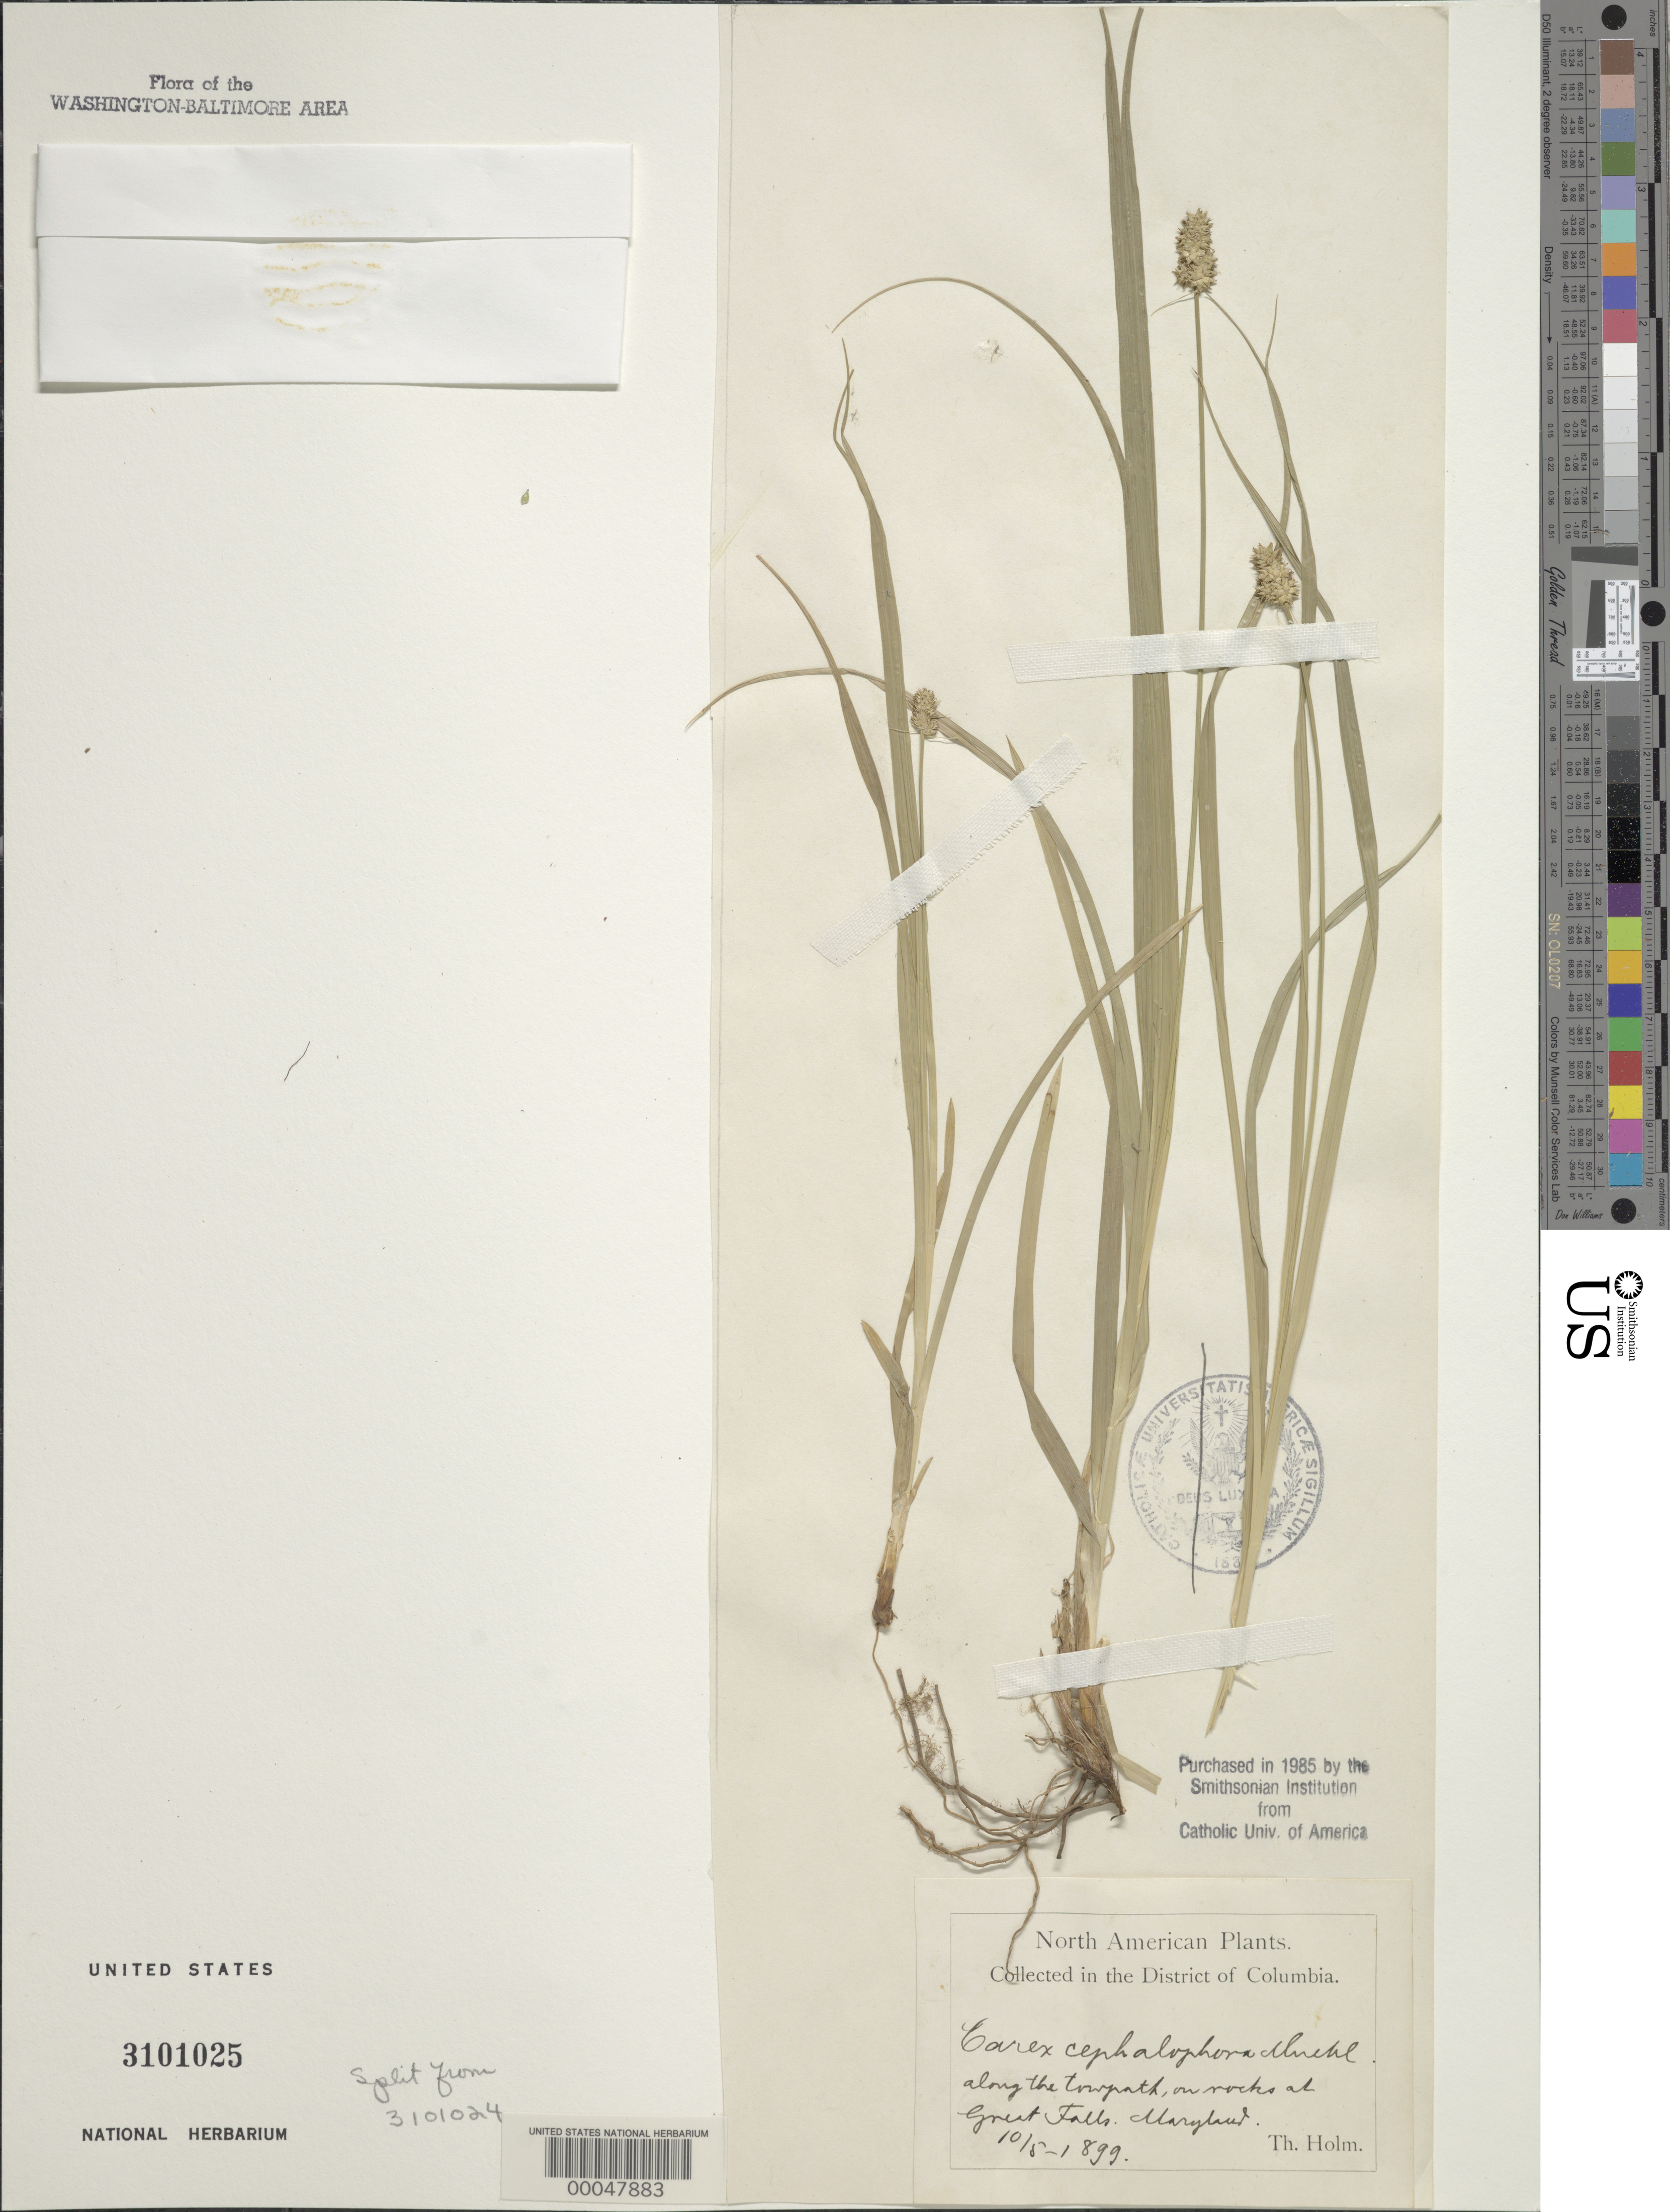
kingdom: Plantae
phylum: Tracheophyta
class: Liliopsida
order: Poales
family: Cyperaceae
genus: Carex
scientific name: Carex cephalophora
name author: Muhl. ex Willd.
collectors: T. Holm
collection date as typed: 05 Oct 1899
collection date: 1899-10-05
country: United States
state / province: Maryland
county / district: Montgomery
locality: Great Falls C. & O. Canal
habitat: Along the towpath, on rocks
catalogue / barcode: US 3101025